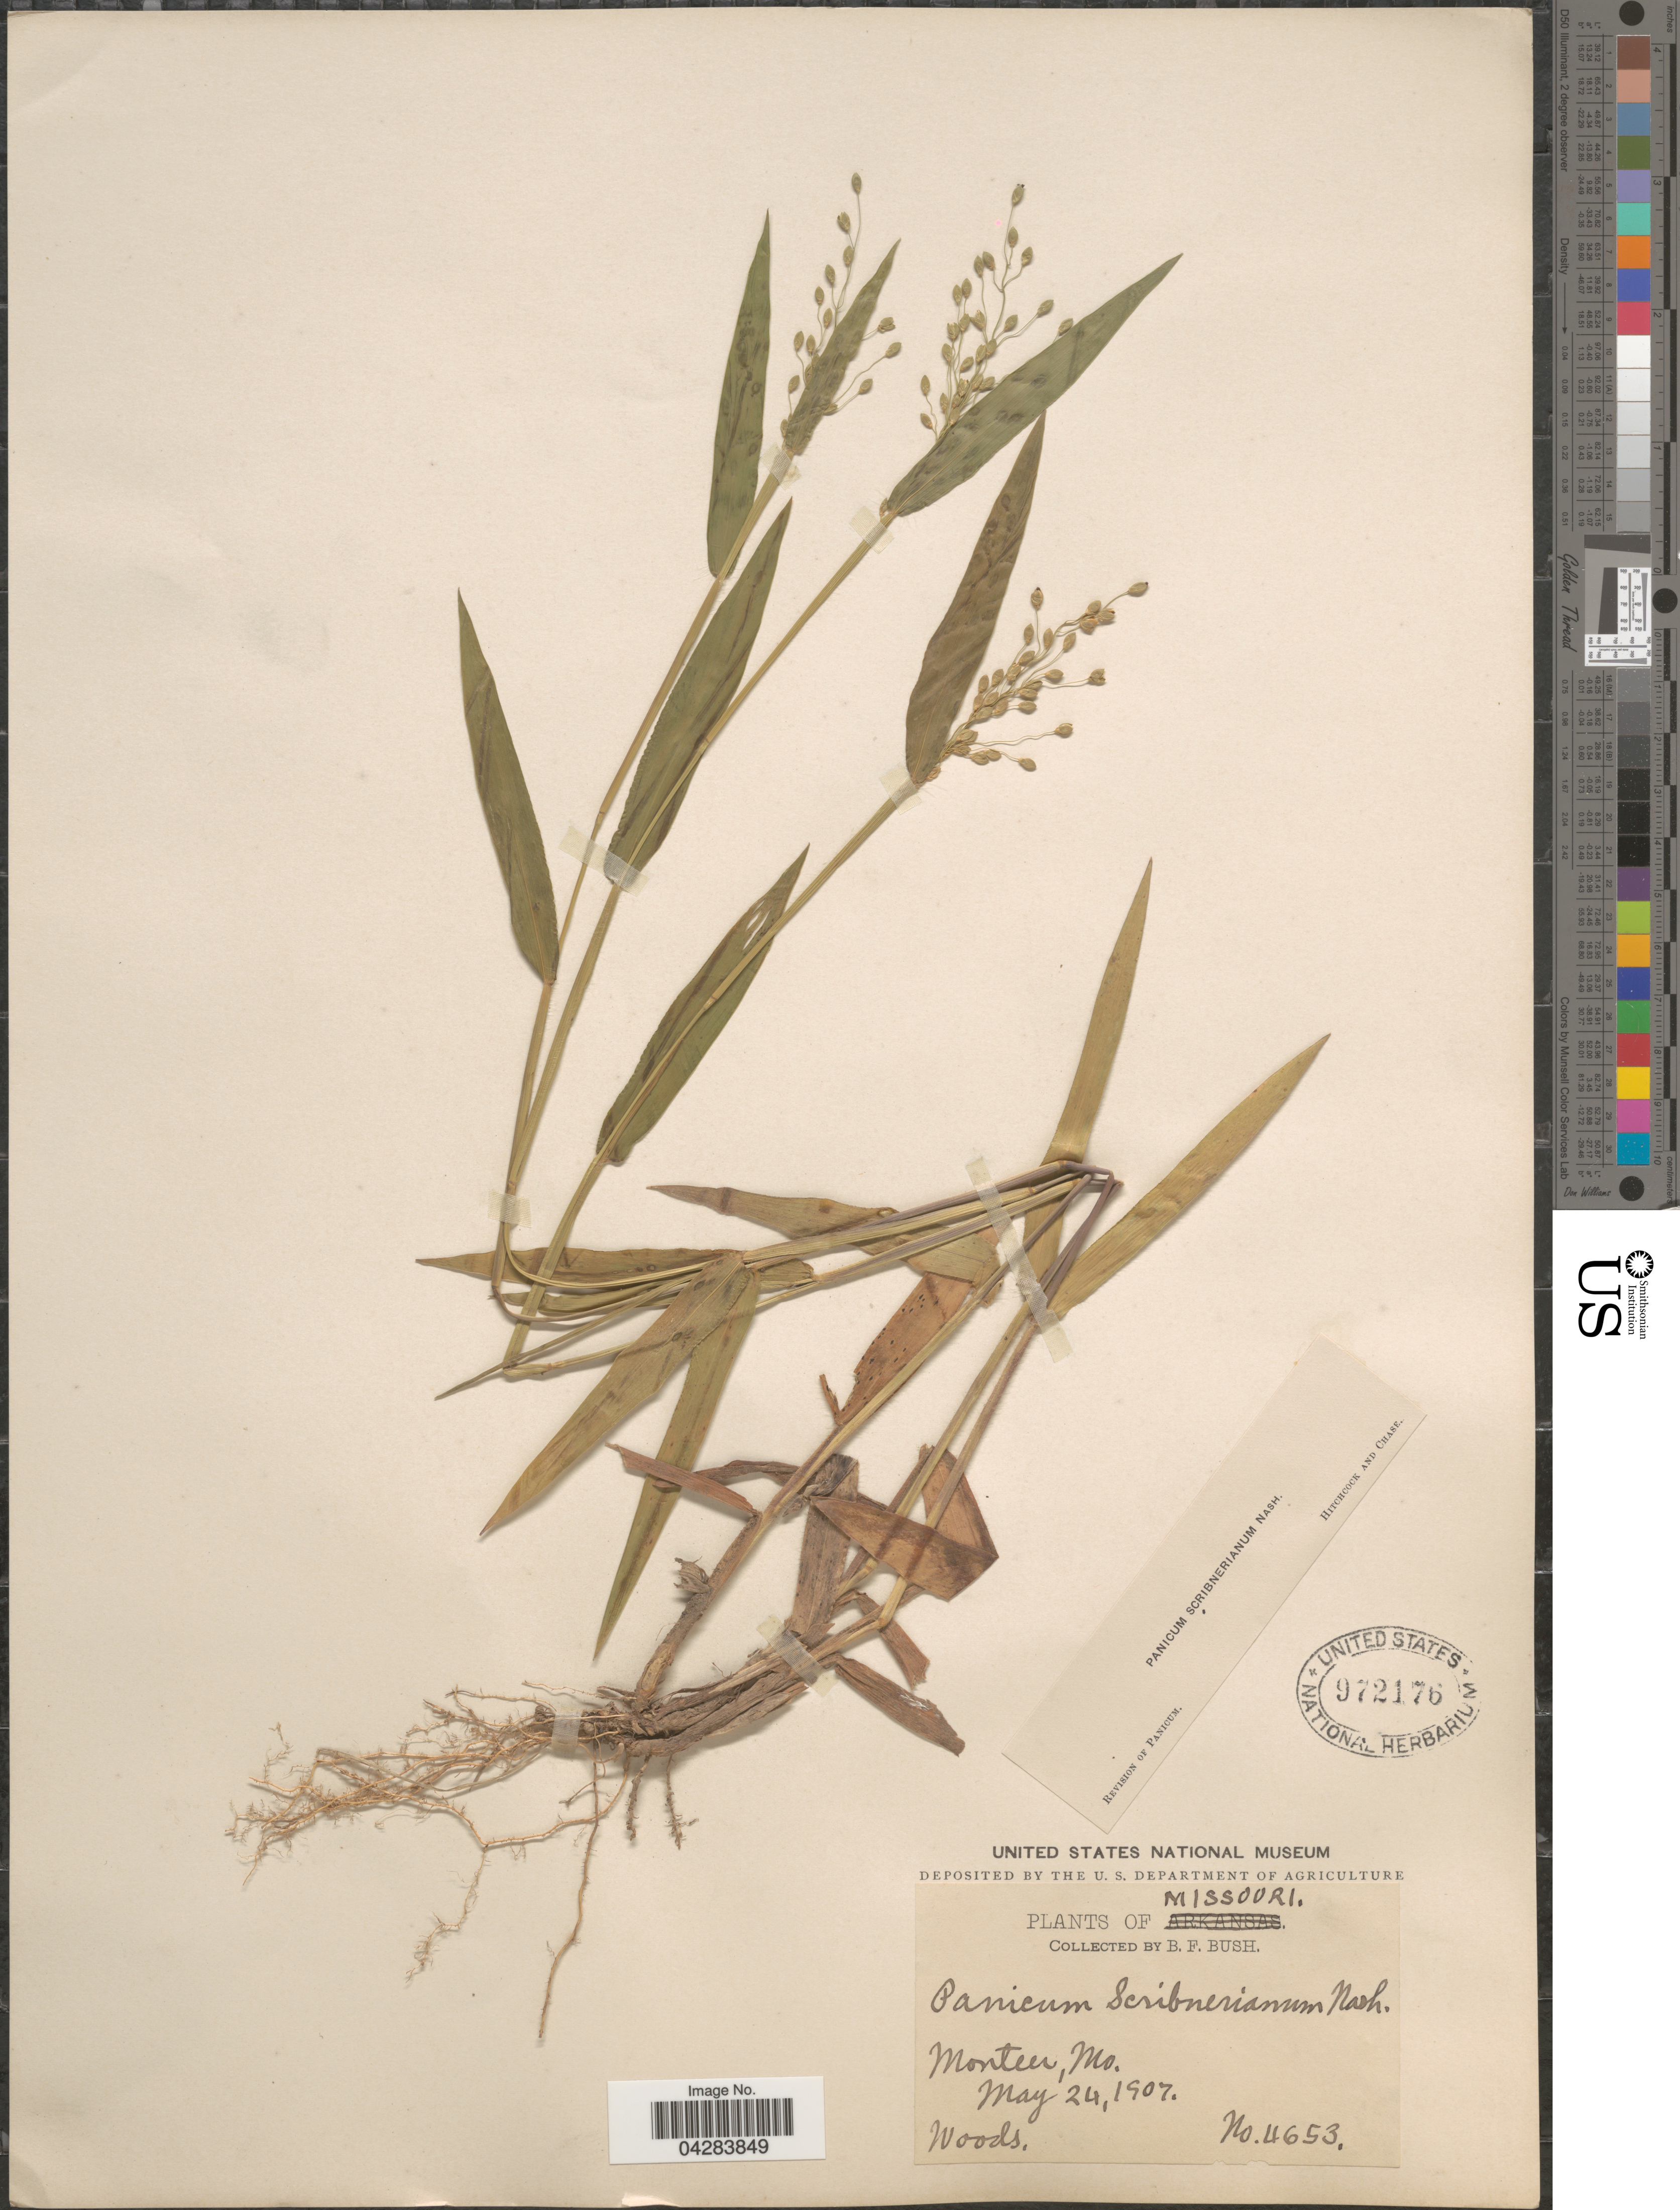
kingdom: Plantae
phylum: Tracheophyta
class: Liliopsida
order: Poales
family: Poaceae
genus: Dichanthelium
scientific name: Dichanthelium oligosanthes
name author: (Schult.) Gould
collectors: B. F. Bush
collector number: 4653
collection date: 1907-05-24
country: United States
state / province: Missouri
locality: Monteer.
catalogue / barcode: US 972176